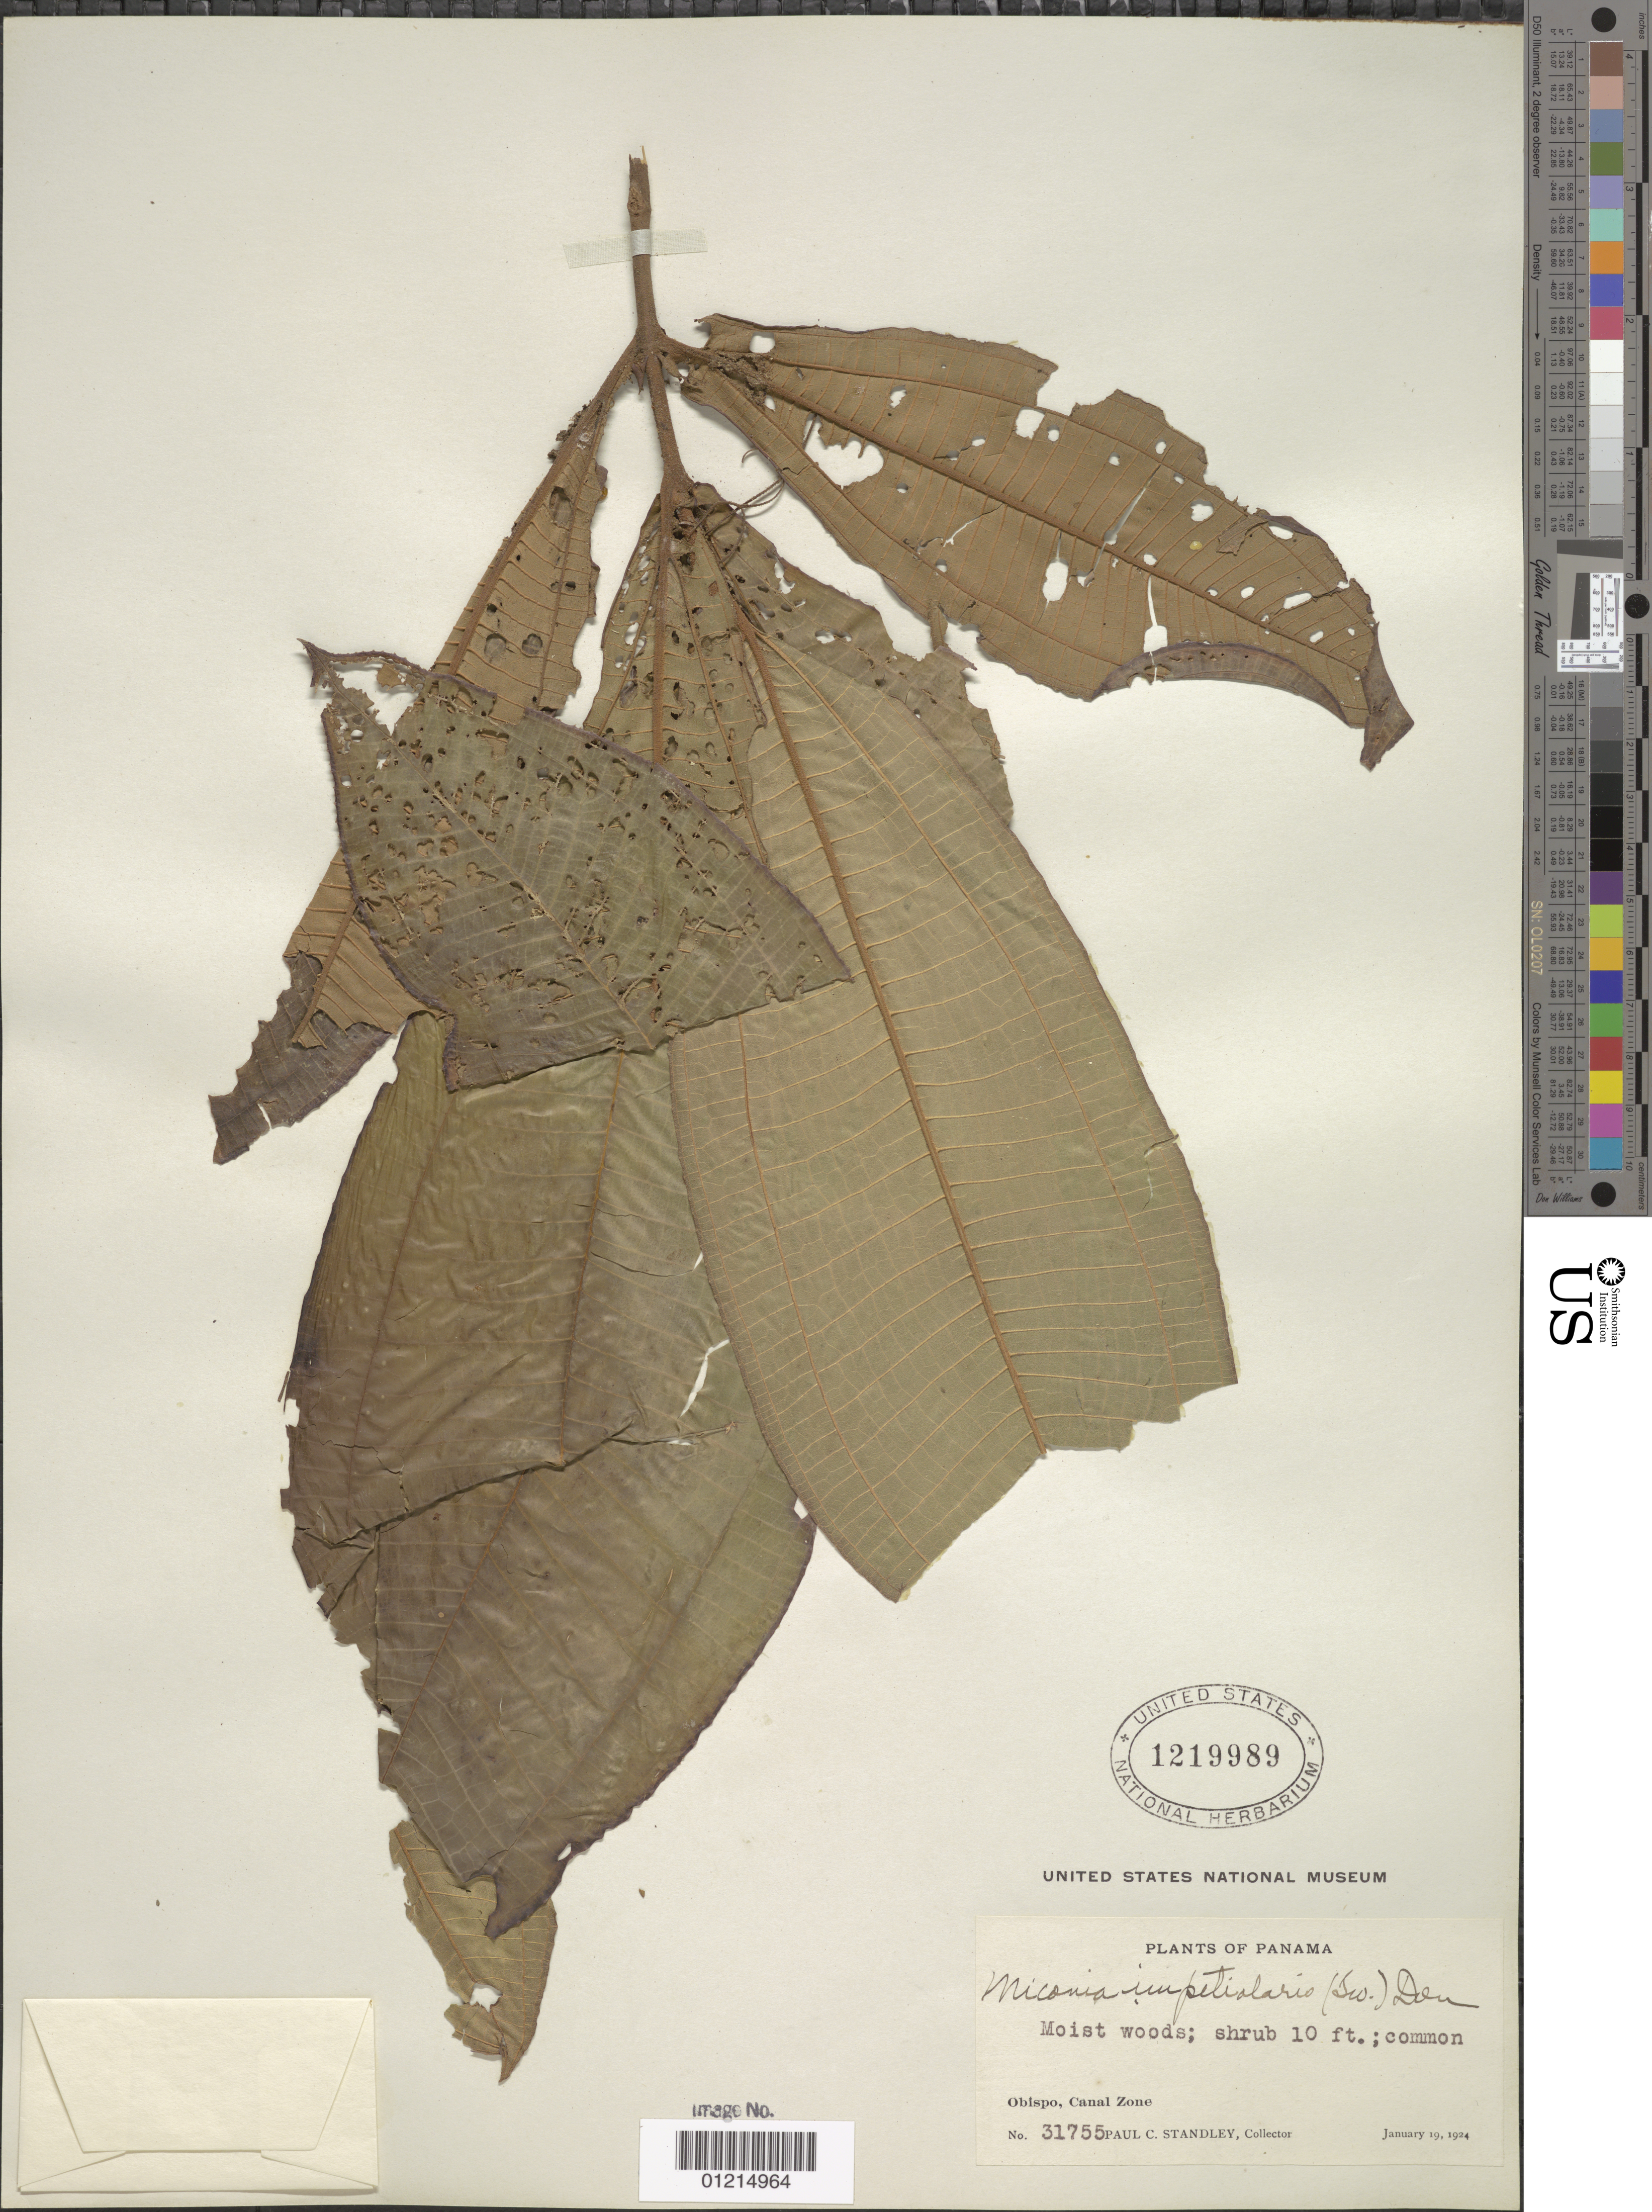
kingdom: Plantae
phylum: Tracheophyta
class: Magnoliopsida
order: Myrtales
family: Melastomataceae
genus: Miconia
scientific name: Miconia impetiolaris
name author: (Sw.) D. Don ex DC.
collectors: P. C. Standley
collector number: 31755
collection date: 1924-01-19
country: Panama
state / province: Colón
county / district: Canal Zone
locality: Obispo.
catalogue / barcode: US 1219989